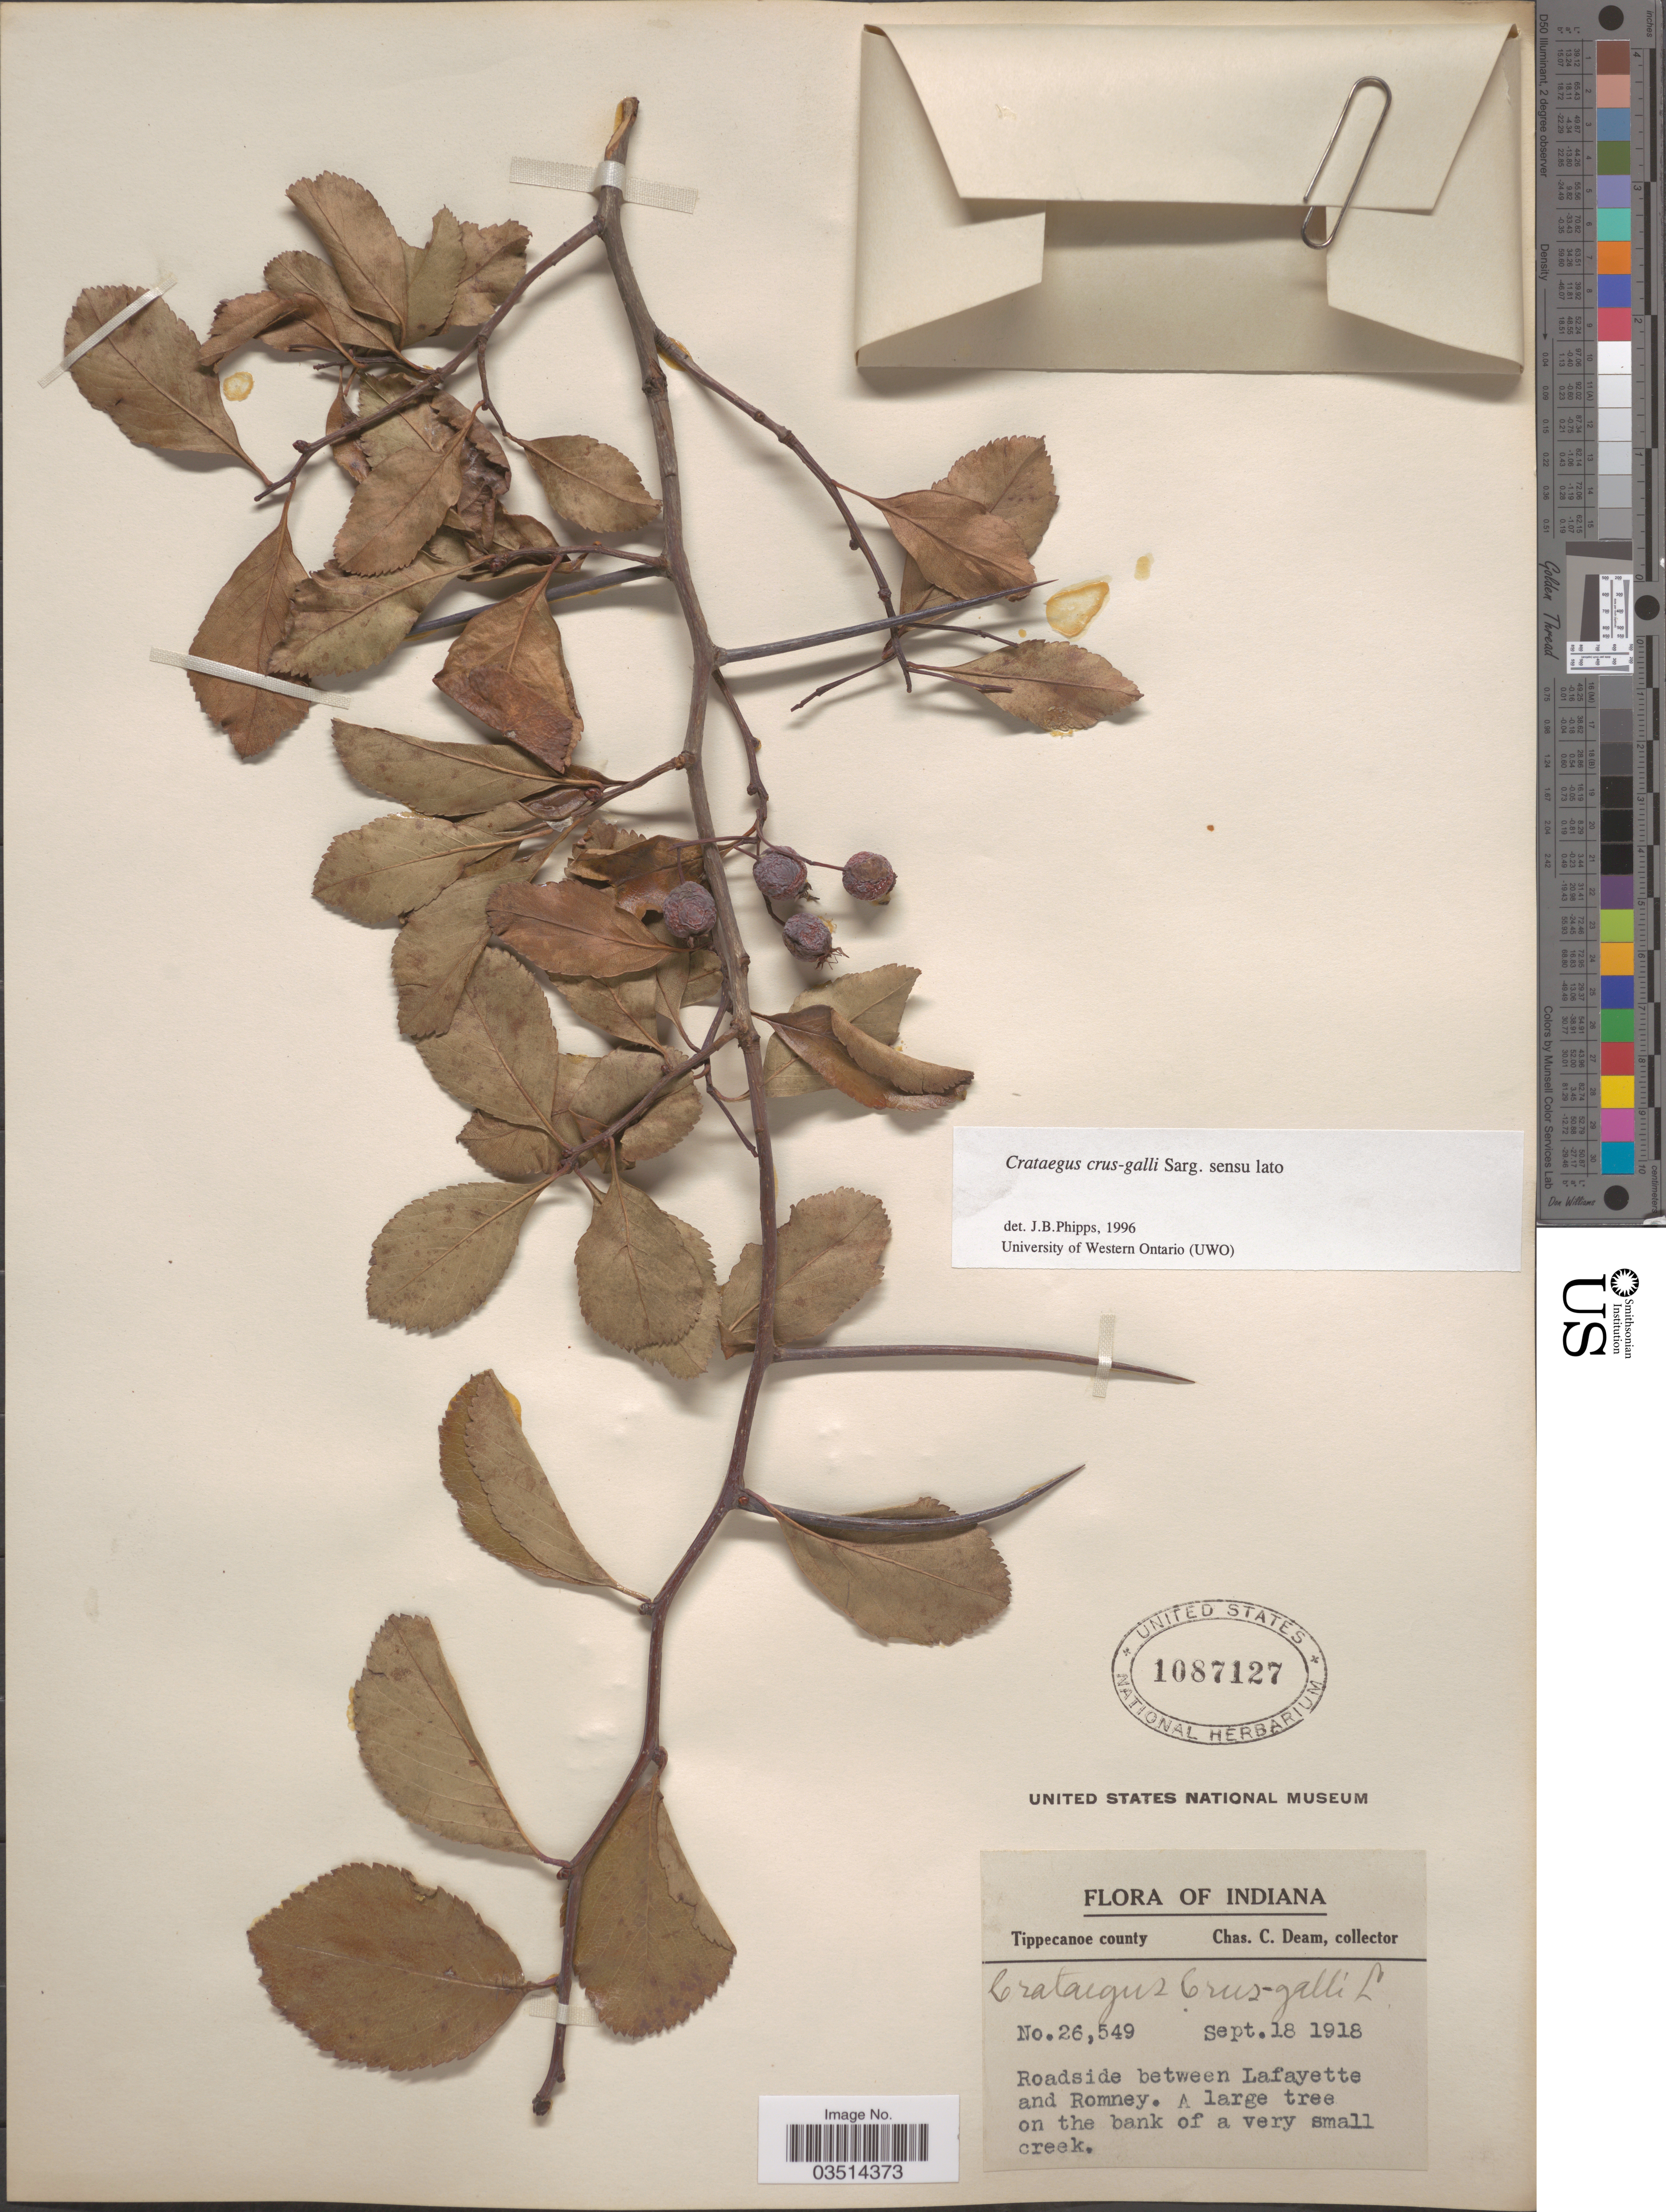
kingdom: Plantae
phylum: Tracheophyta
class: Magnoliopsida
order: Rosales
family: Rosaceae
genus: Crataegus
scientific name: Crataegus crus-galli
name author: L.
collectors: C. C. Deam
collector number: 26549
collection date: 1918-09-18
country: United States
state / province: Indiana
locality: Tippecanoe county. Roadside between Lafayette and Romney.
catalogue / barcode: US 1087127